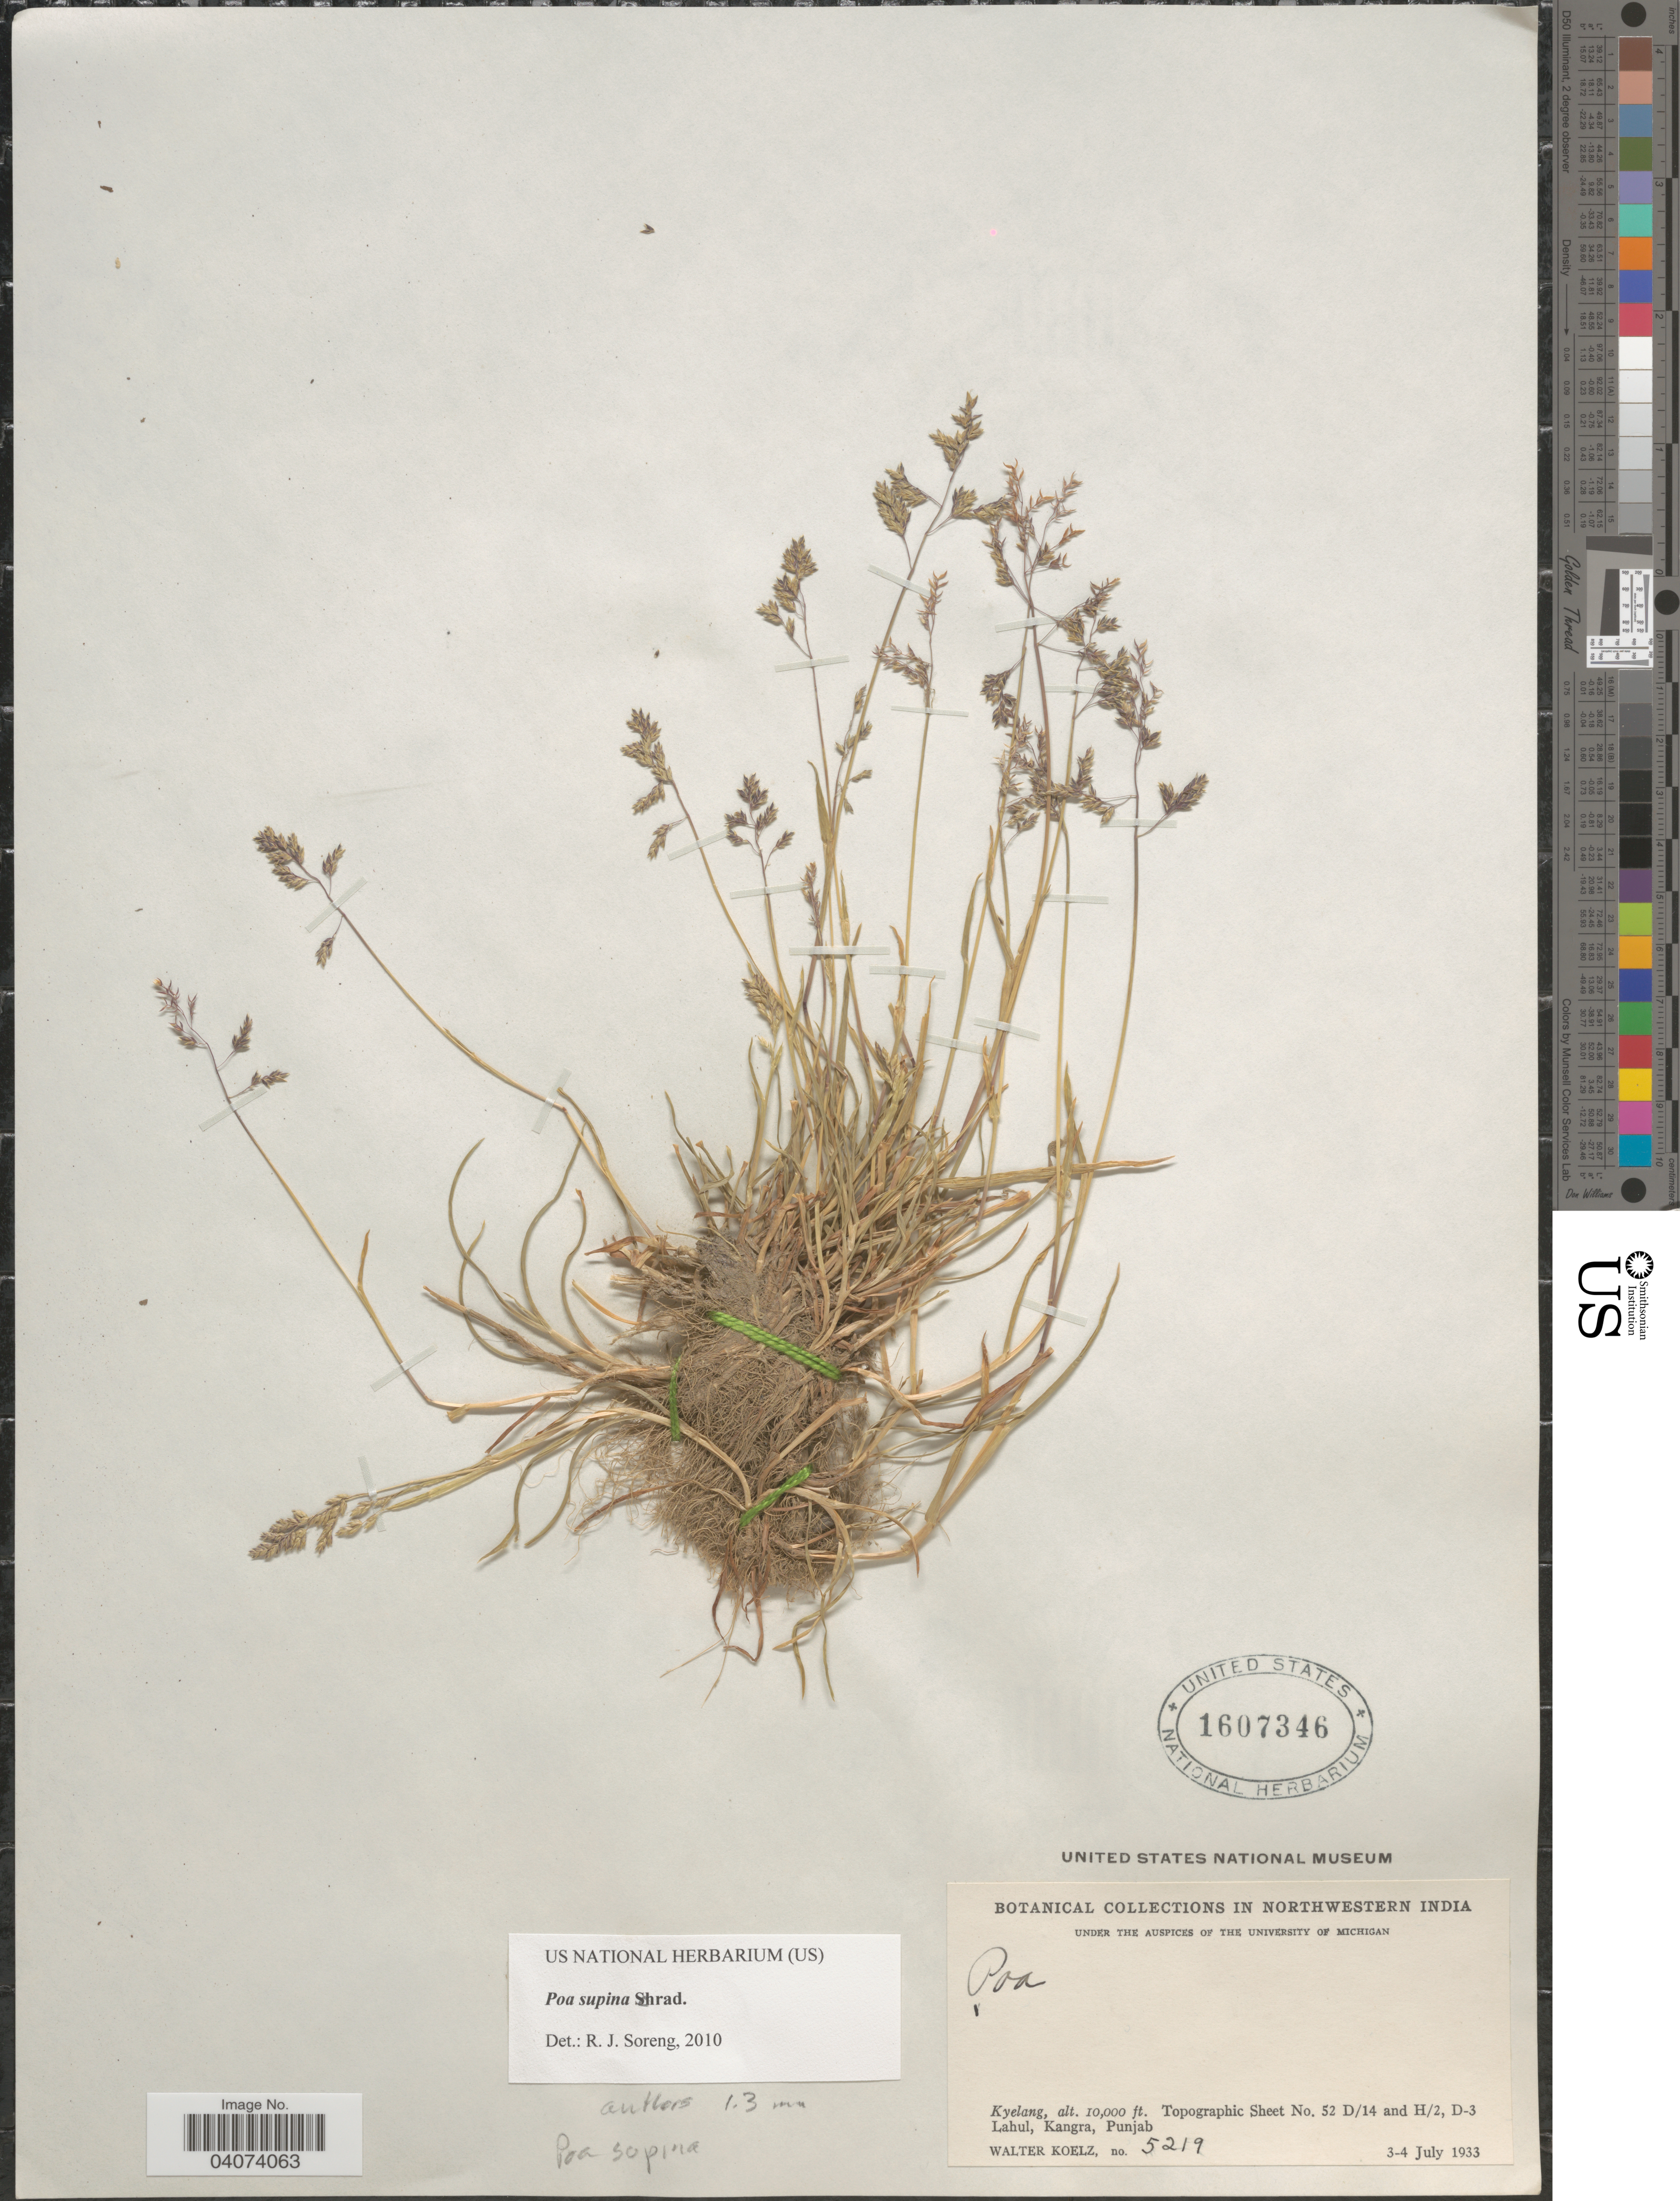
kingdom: Plantae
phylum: Tracheophyta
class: Liliopsida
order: Poales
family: Poaceae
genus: Poa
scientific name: Poa supina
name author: Schrad.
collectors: W. N. Koelz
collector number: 5219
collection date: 1933-07-03/1933-07-04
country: India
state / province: Punjab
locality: In Northwestern India. Kyelang, Topographic sheet No. 52 D/14 and H/2, D-3. Lahul, Kangra.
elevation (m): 3048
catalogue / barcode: US 1607346